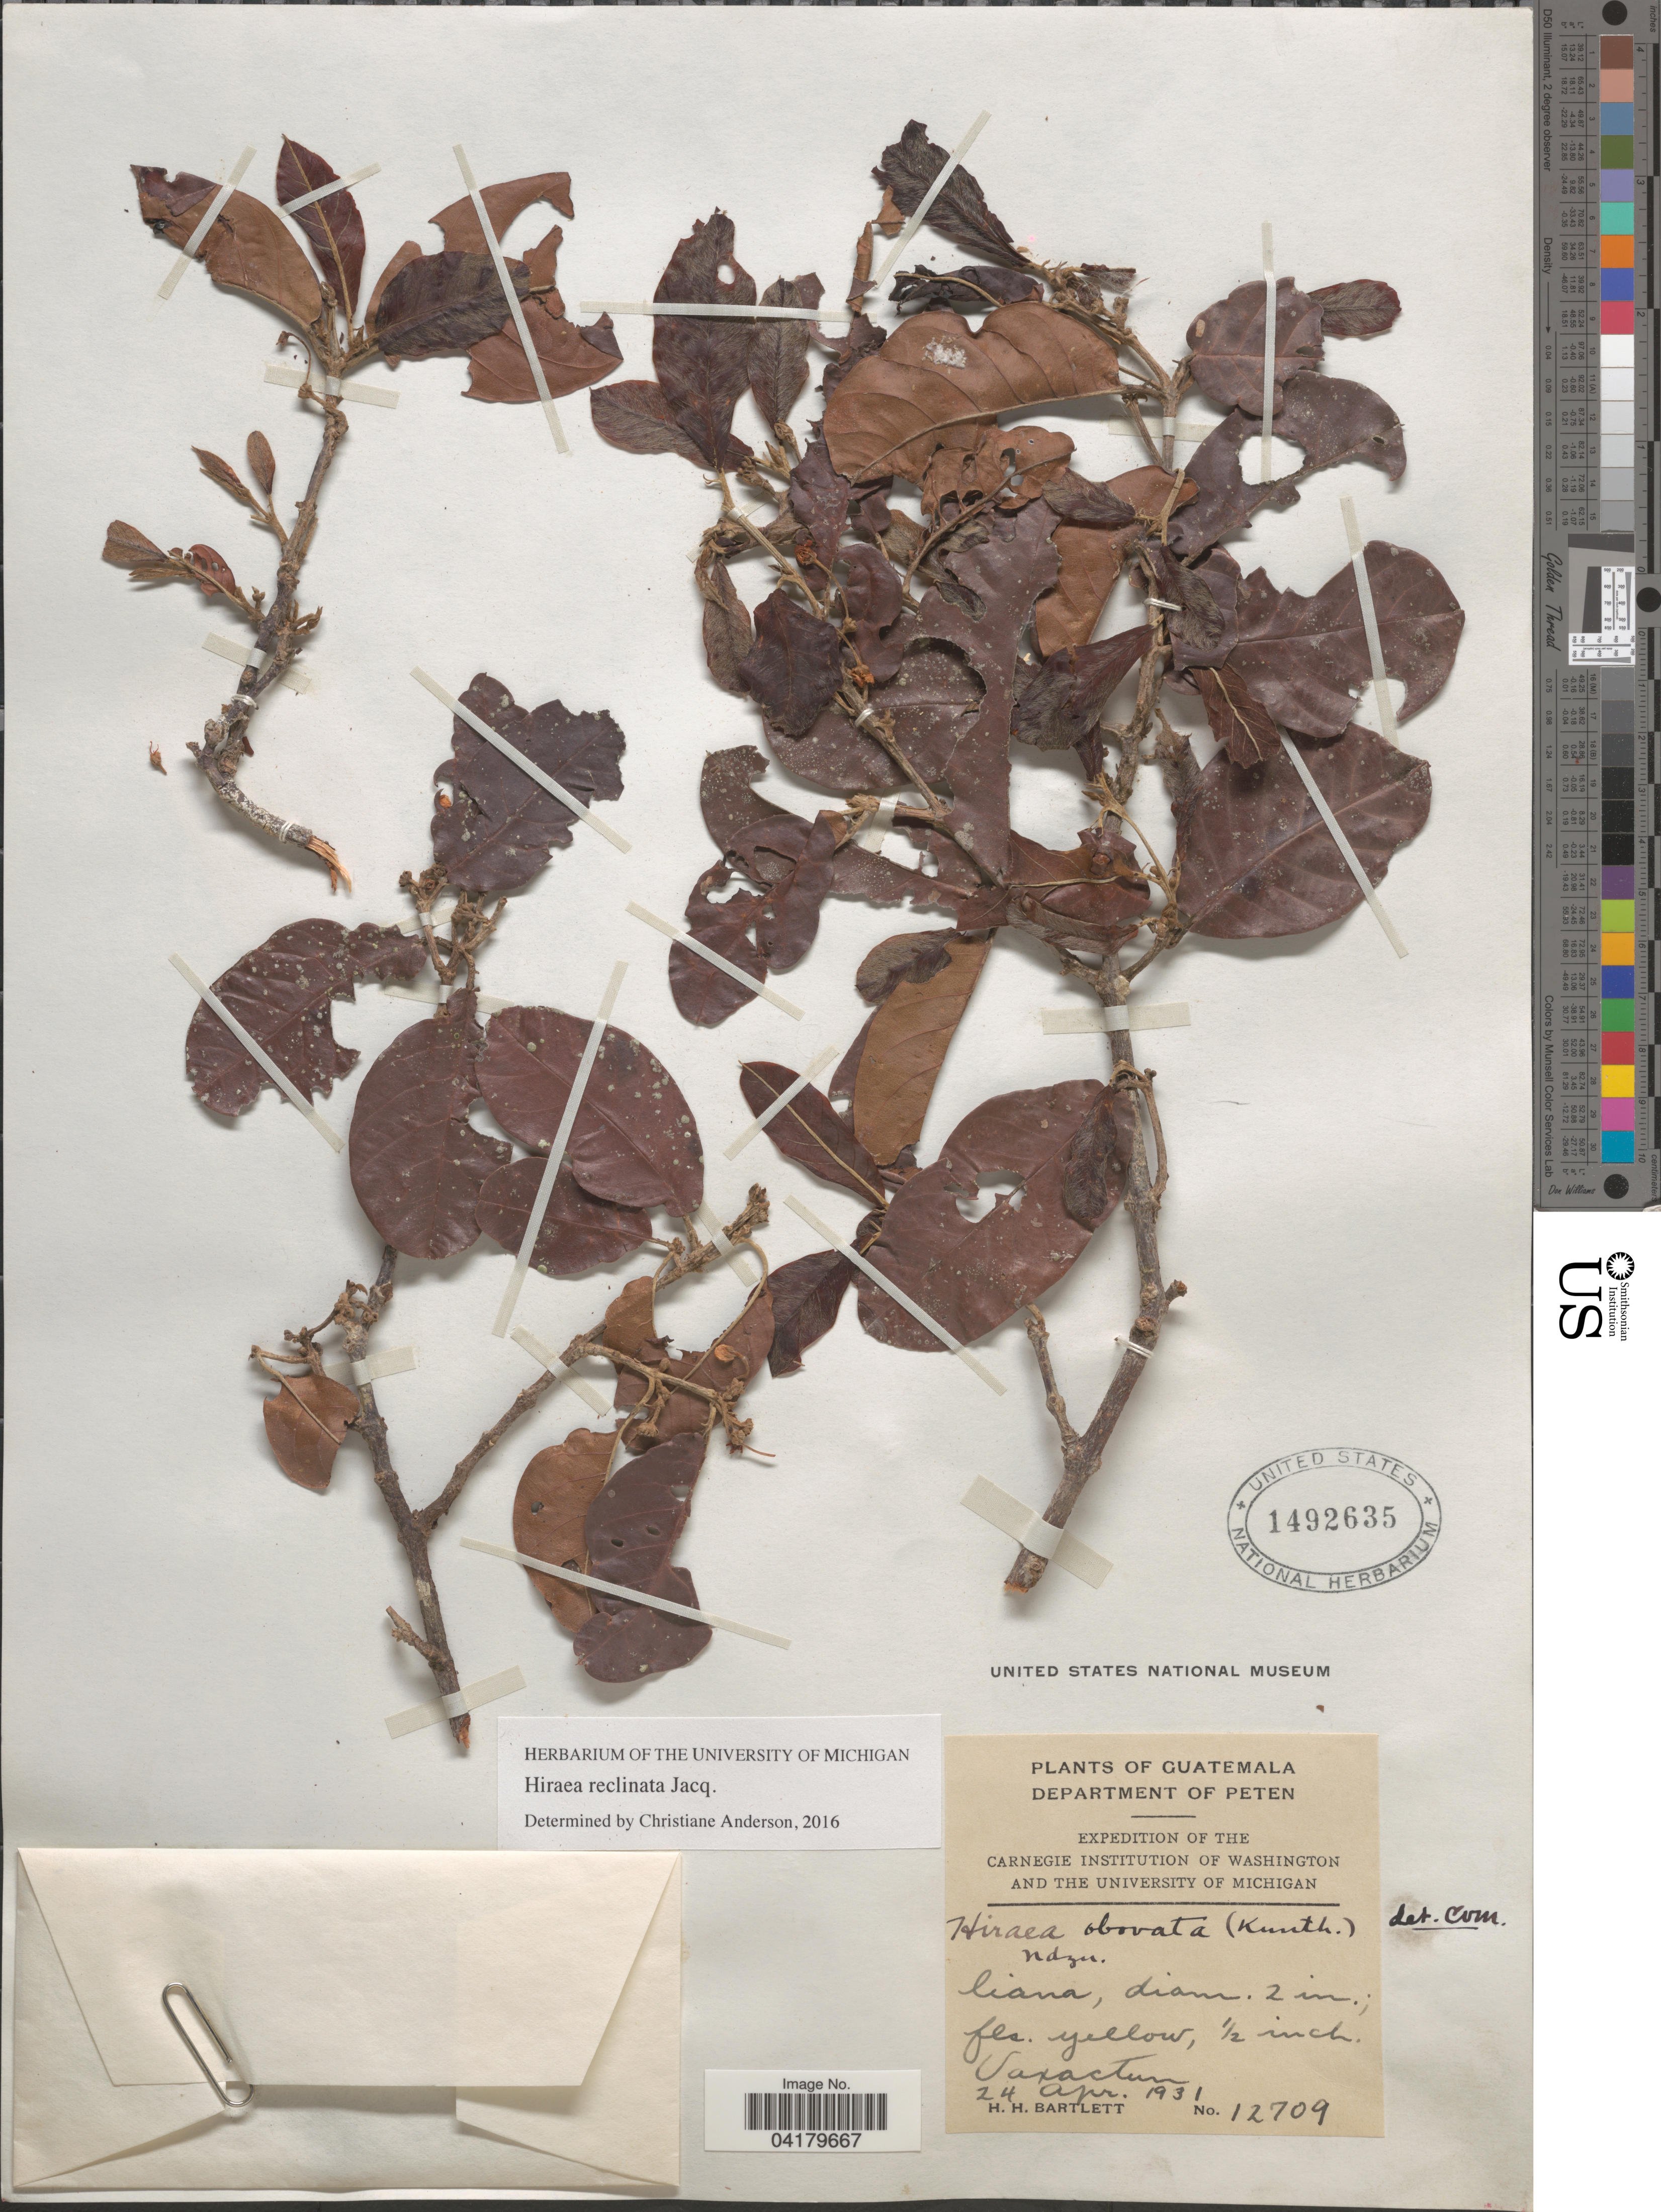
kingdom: Plantae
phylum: Tracheophyta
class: Magnoliopsida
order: Malpighiales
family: Malpighiaceae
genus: Hiraea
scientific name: Hiraea reclinata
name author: Jacq.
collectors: H. H. Bartlett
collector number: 12709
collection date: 1931-04-24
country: Guatemala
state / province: El Peten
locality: Department of Peten. Expedition of the Carnegie Institution of Washington and the University of Michigan.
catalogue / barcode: US 1492635